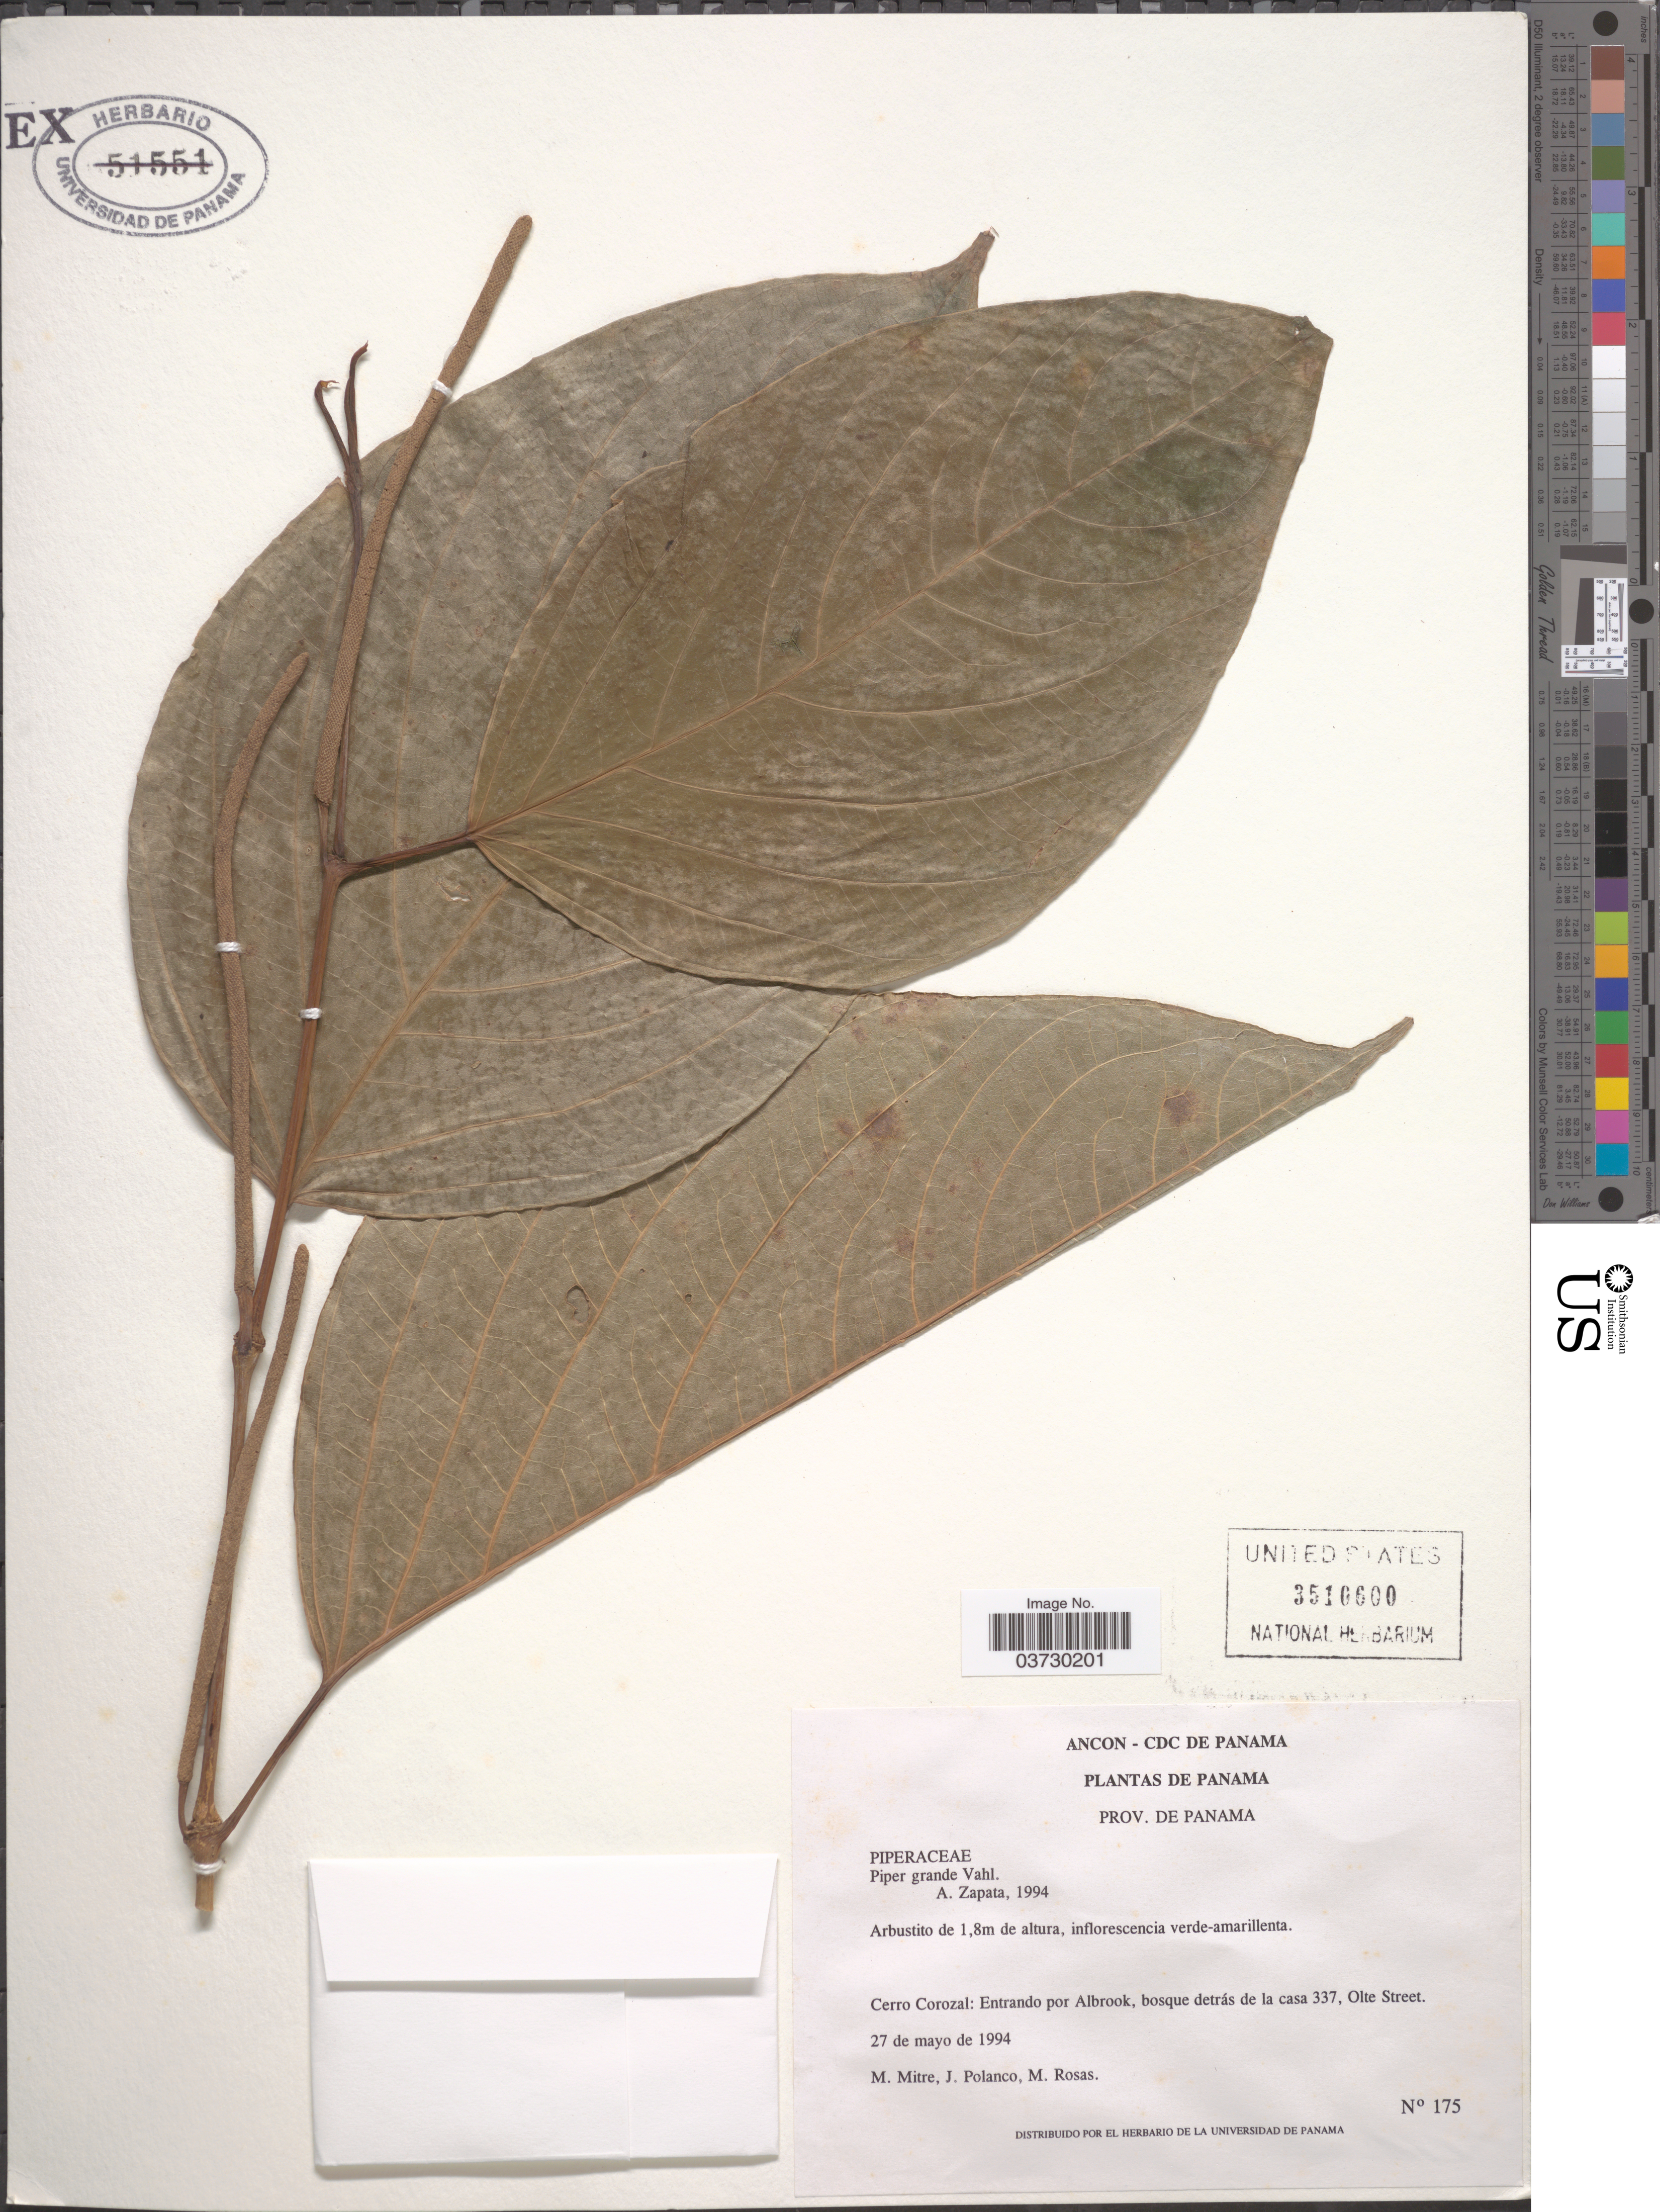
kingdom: Plantae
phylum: Tracheophyta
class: Magnoliopsida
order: Piperales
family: Piperaceae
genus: Piper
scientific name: Piper grande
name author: Vahl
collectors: M. Mitre, J. Polanco & M. Rosas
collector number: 175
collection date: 1994-05-27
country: Panama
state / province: Panamá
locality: Cerro Corozal: Entrando por Albrook, bosque detrás de la casa 337, Olte Street.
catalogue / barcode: US 3510600